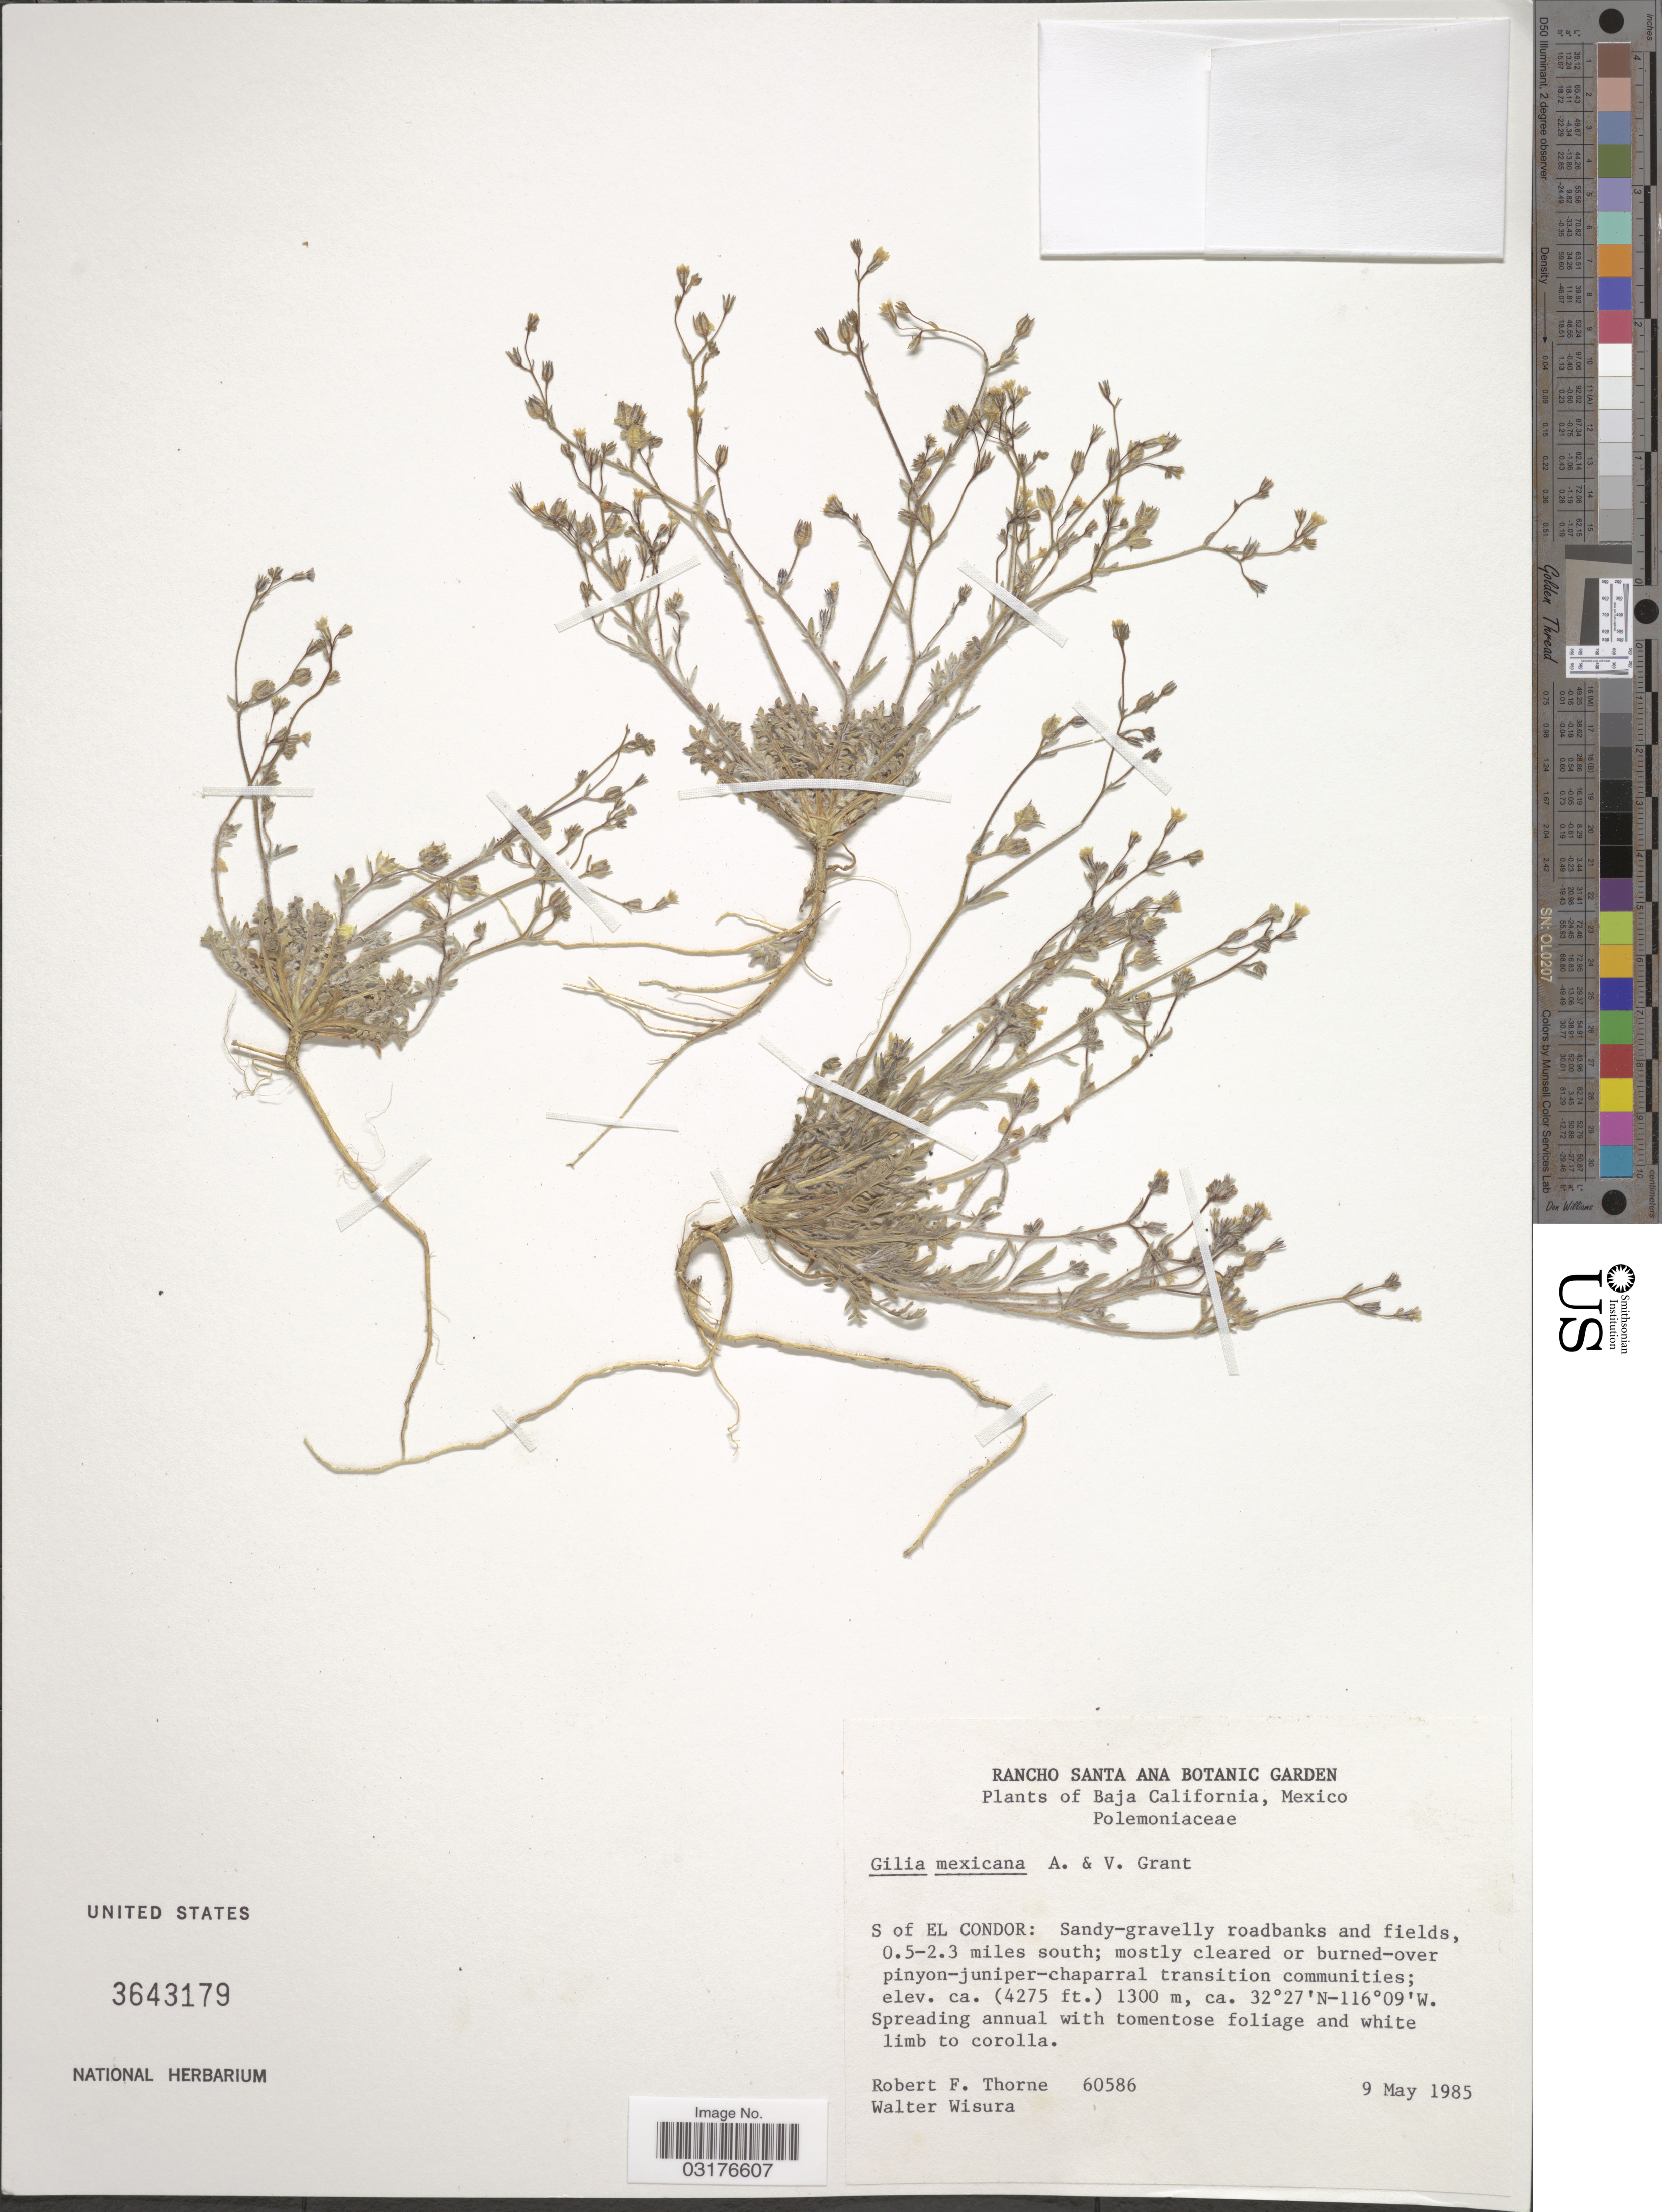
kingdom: Plantae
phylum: Tracheophyta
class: Magnoliopsida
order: Ericales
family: Polemoniaceae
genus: Gilia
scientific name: Gilia mexicana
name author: A.D. Grant & V.E. Grant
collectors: R. F. Thorne & W. Wisura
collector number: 60586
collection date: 1985-05-09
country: Mexico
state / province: Baja California Norte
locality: S of El Condor: Sandy-gravelly roadbanks and fields, 0.5-2.3 miles south.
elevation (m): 1303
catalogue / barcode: US 3643179